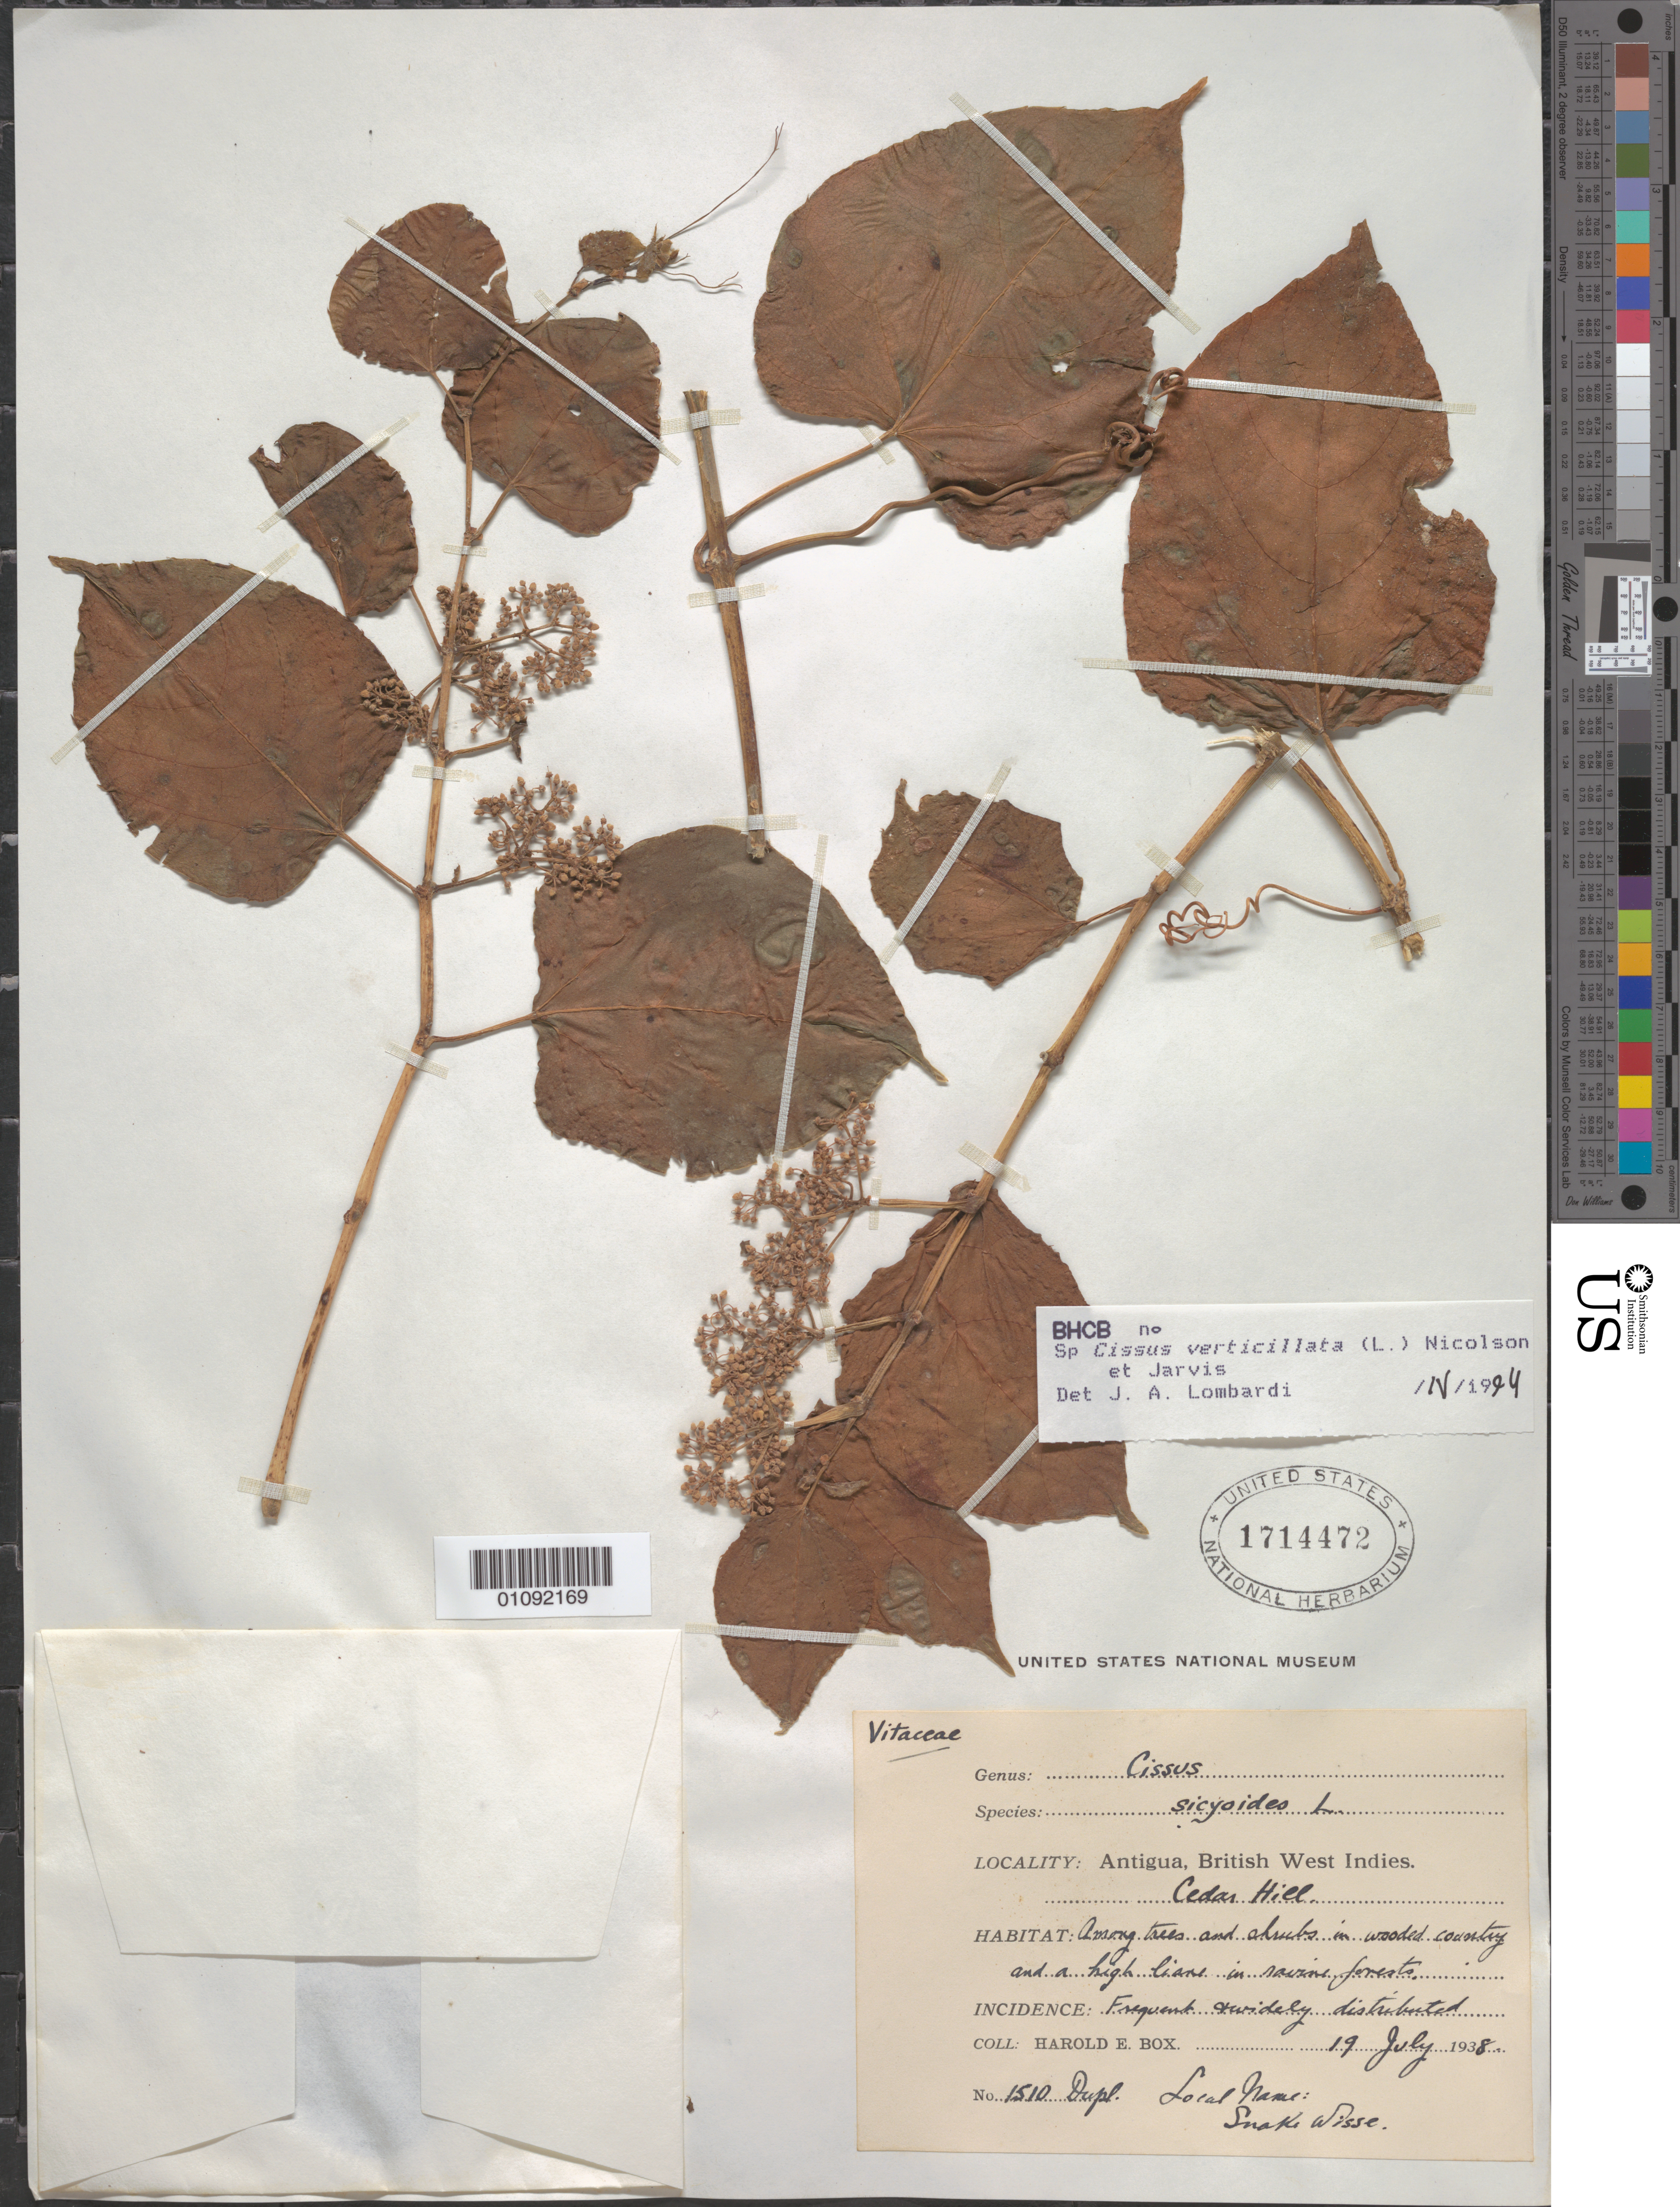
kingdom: Plantae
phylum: Tracheophyta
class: Magnoliopsida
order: Vitales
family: Vitaceae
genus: Cissus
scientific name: Cissus verticillata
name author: (L.) Nicolson & C.E. Jarvis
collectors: H. E. Box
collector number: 1510 Dupl.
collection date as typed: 19 Jul 1938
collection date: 1938-07-19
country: Antigua and Barbuda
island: Antigua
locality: Cedar Hill, Antigua, British West Indies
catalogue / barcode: US 1714472